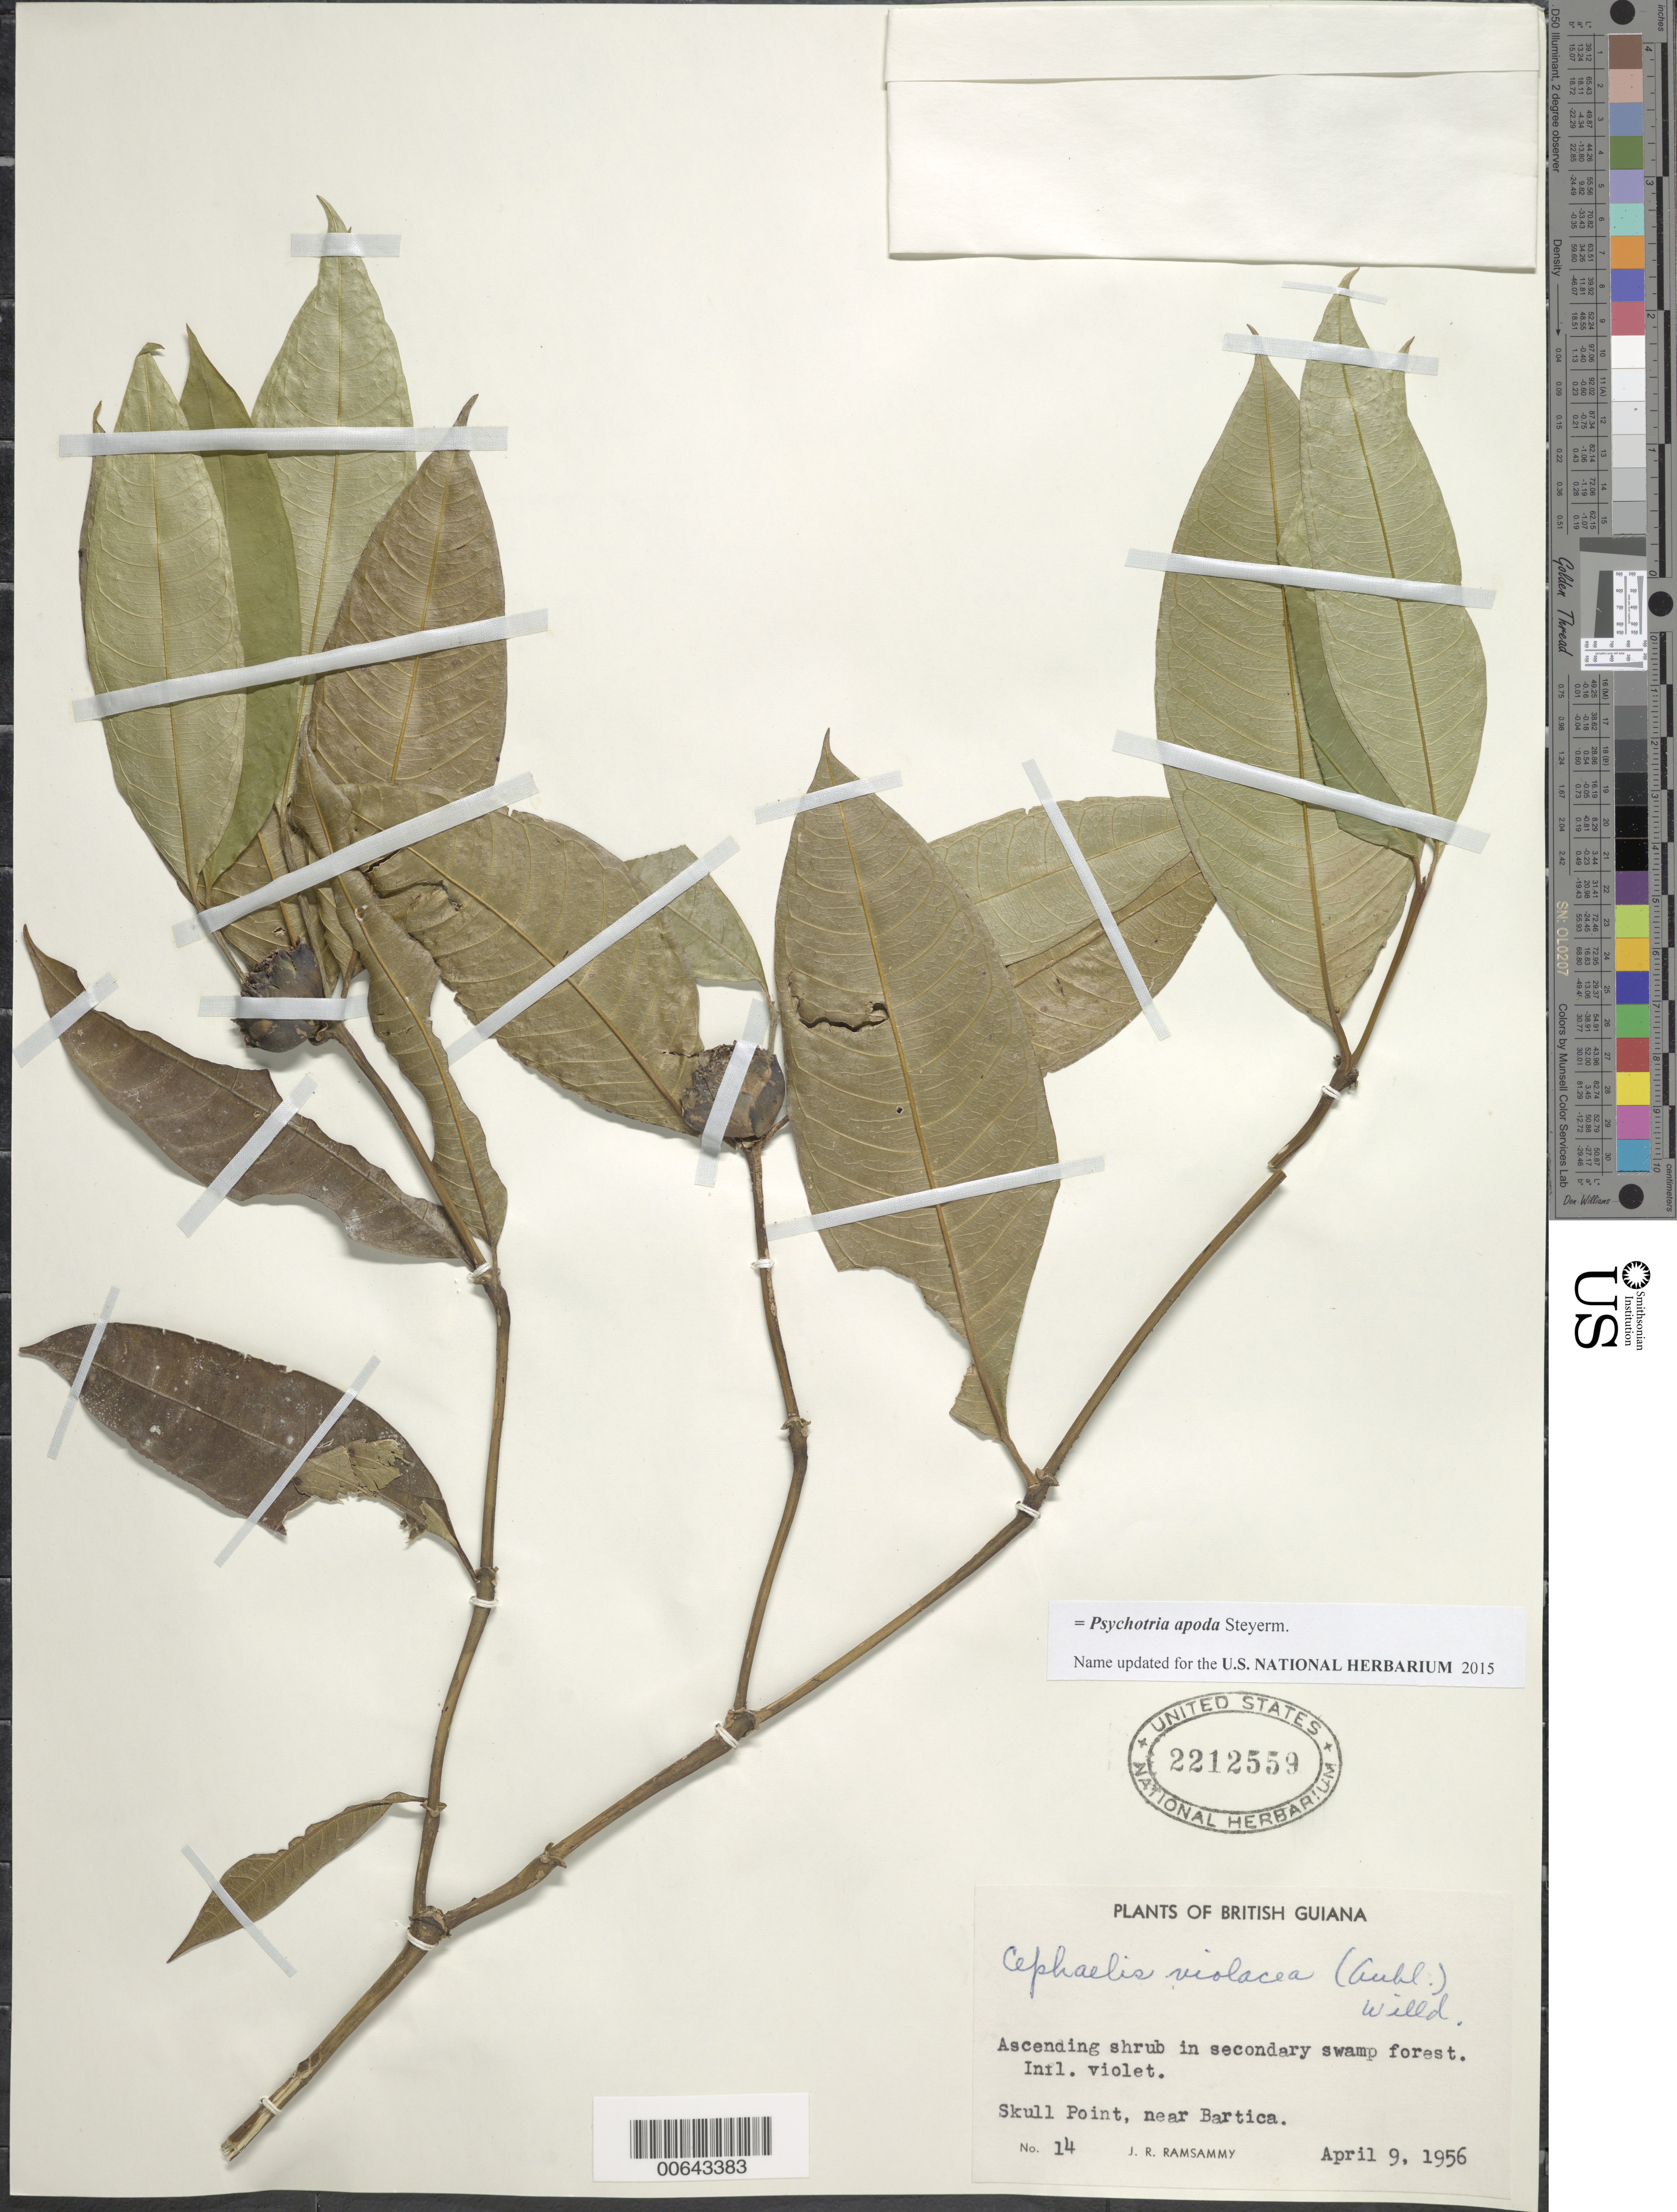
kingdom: Plantae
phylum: Tracheophyta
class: Magnoliopsida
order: Gentianales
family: Rubiaceae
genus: Palicourea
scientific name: Palicourea apoda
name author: (Steyerm.) Delprete & J.H. Kirkbr.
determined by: Kirkbride, J. H., Jr.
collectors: J. Ramsammy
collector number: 14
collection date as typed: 9-Apr-56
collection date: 1956-04-09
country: Guyana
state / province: Cuyuni-Mazaruni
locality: Skull Point, near Bartica, Essequibo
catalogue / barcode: US 2212559